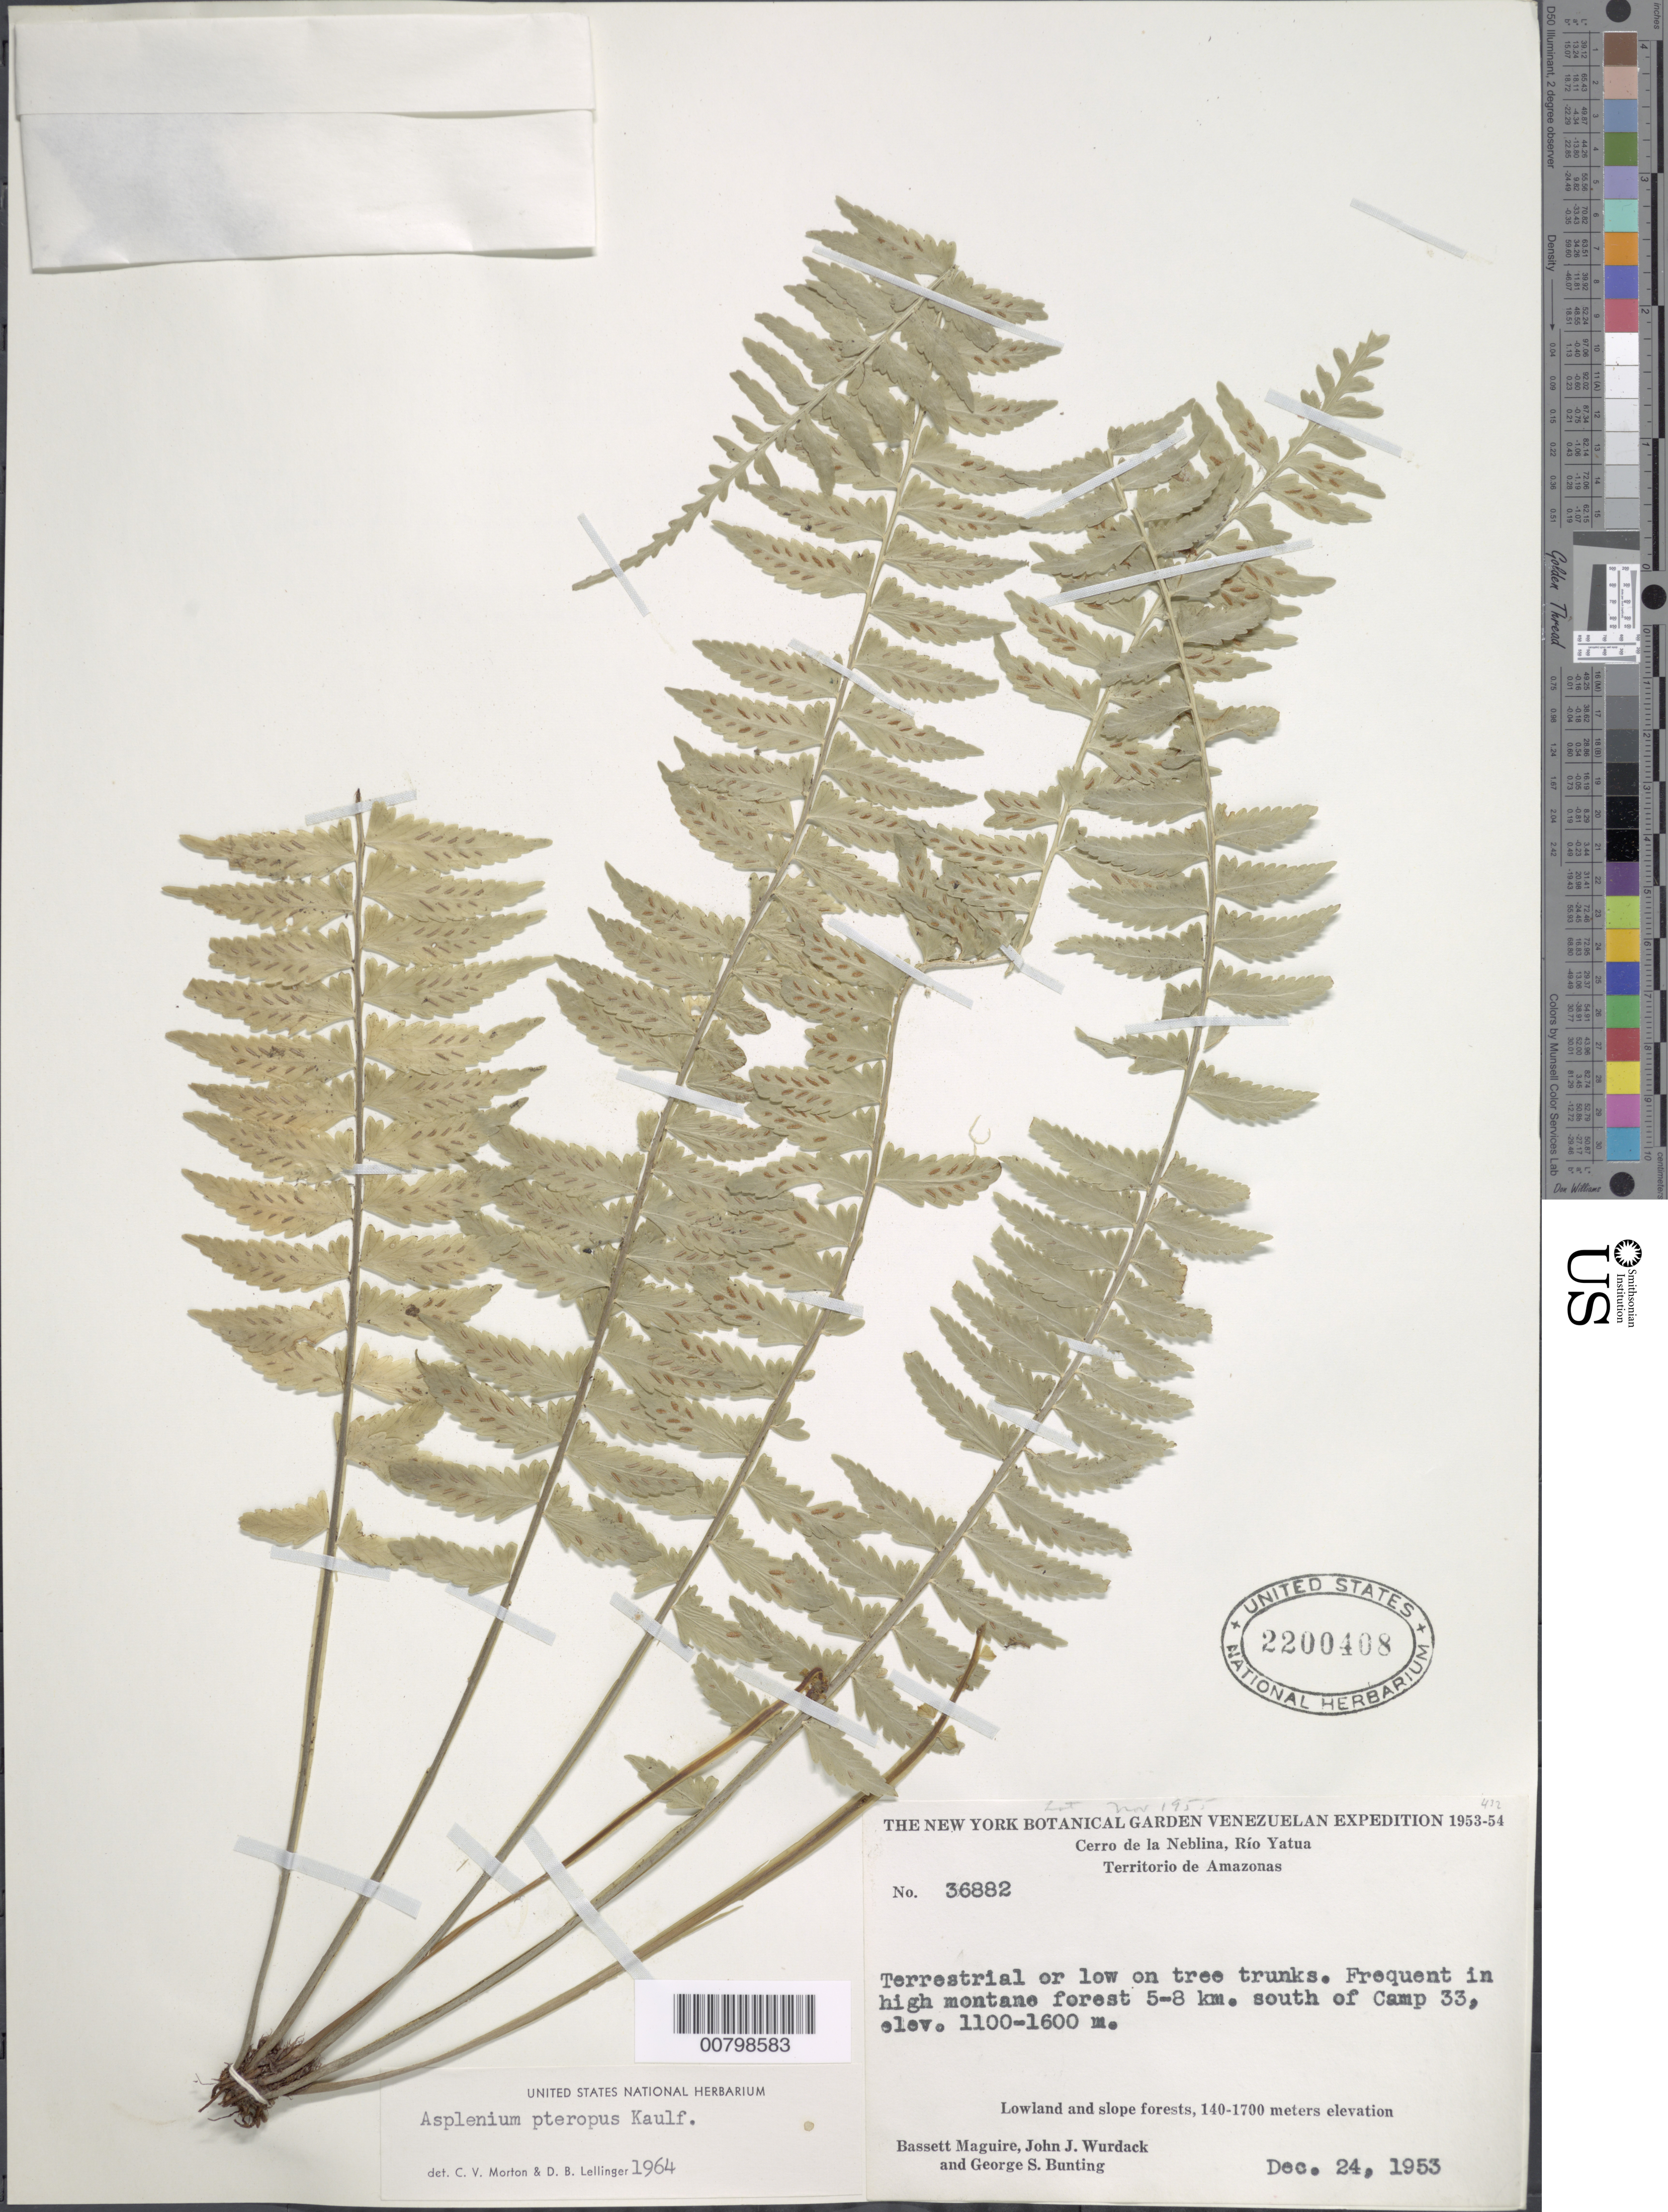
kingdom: Plantae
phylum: Tracheophyta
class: Polypodiopsida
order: Polypodiales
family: Aspleniaceae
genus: Asplenium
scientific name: Asplenium pteropus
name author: Kaulf.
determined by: Morton, C. V.; Lellinger, D. B.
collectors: B. Maguire, J. J. Wurdack & G. S. Bunting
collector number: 36882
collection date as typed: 24-Dec-53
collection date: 1953-12-24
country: Venezuela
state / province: Amazonas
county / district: Río Negro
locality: Cerro de la Neblina, Río Yatua, 5-8 km S of Camp 3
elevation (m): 1100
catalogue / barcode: US 2200408